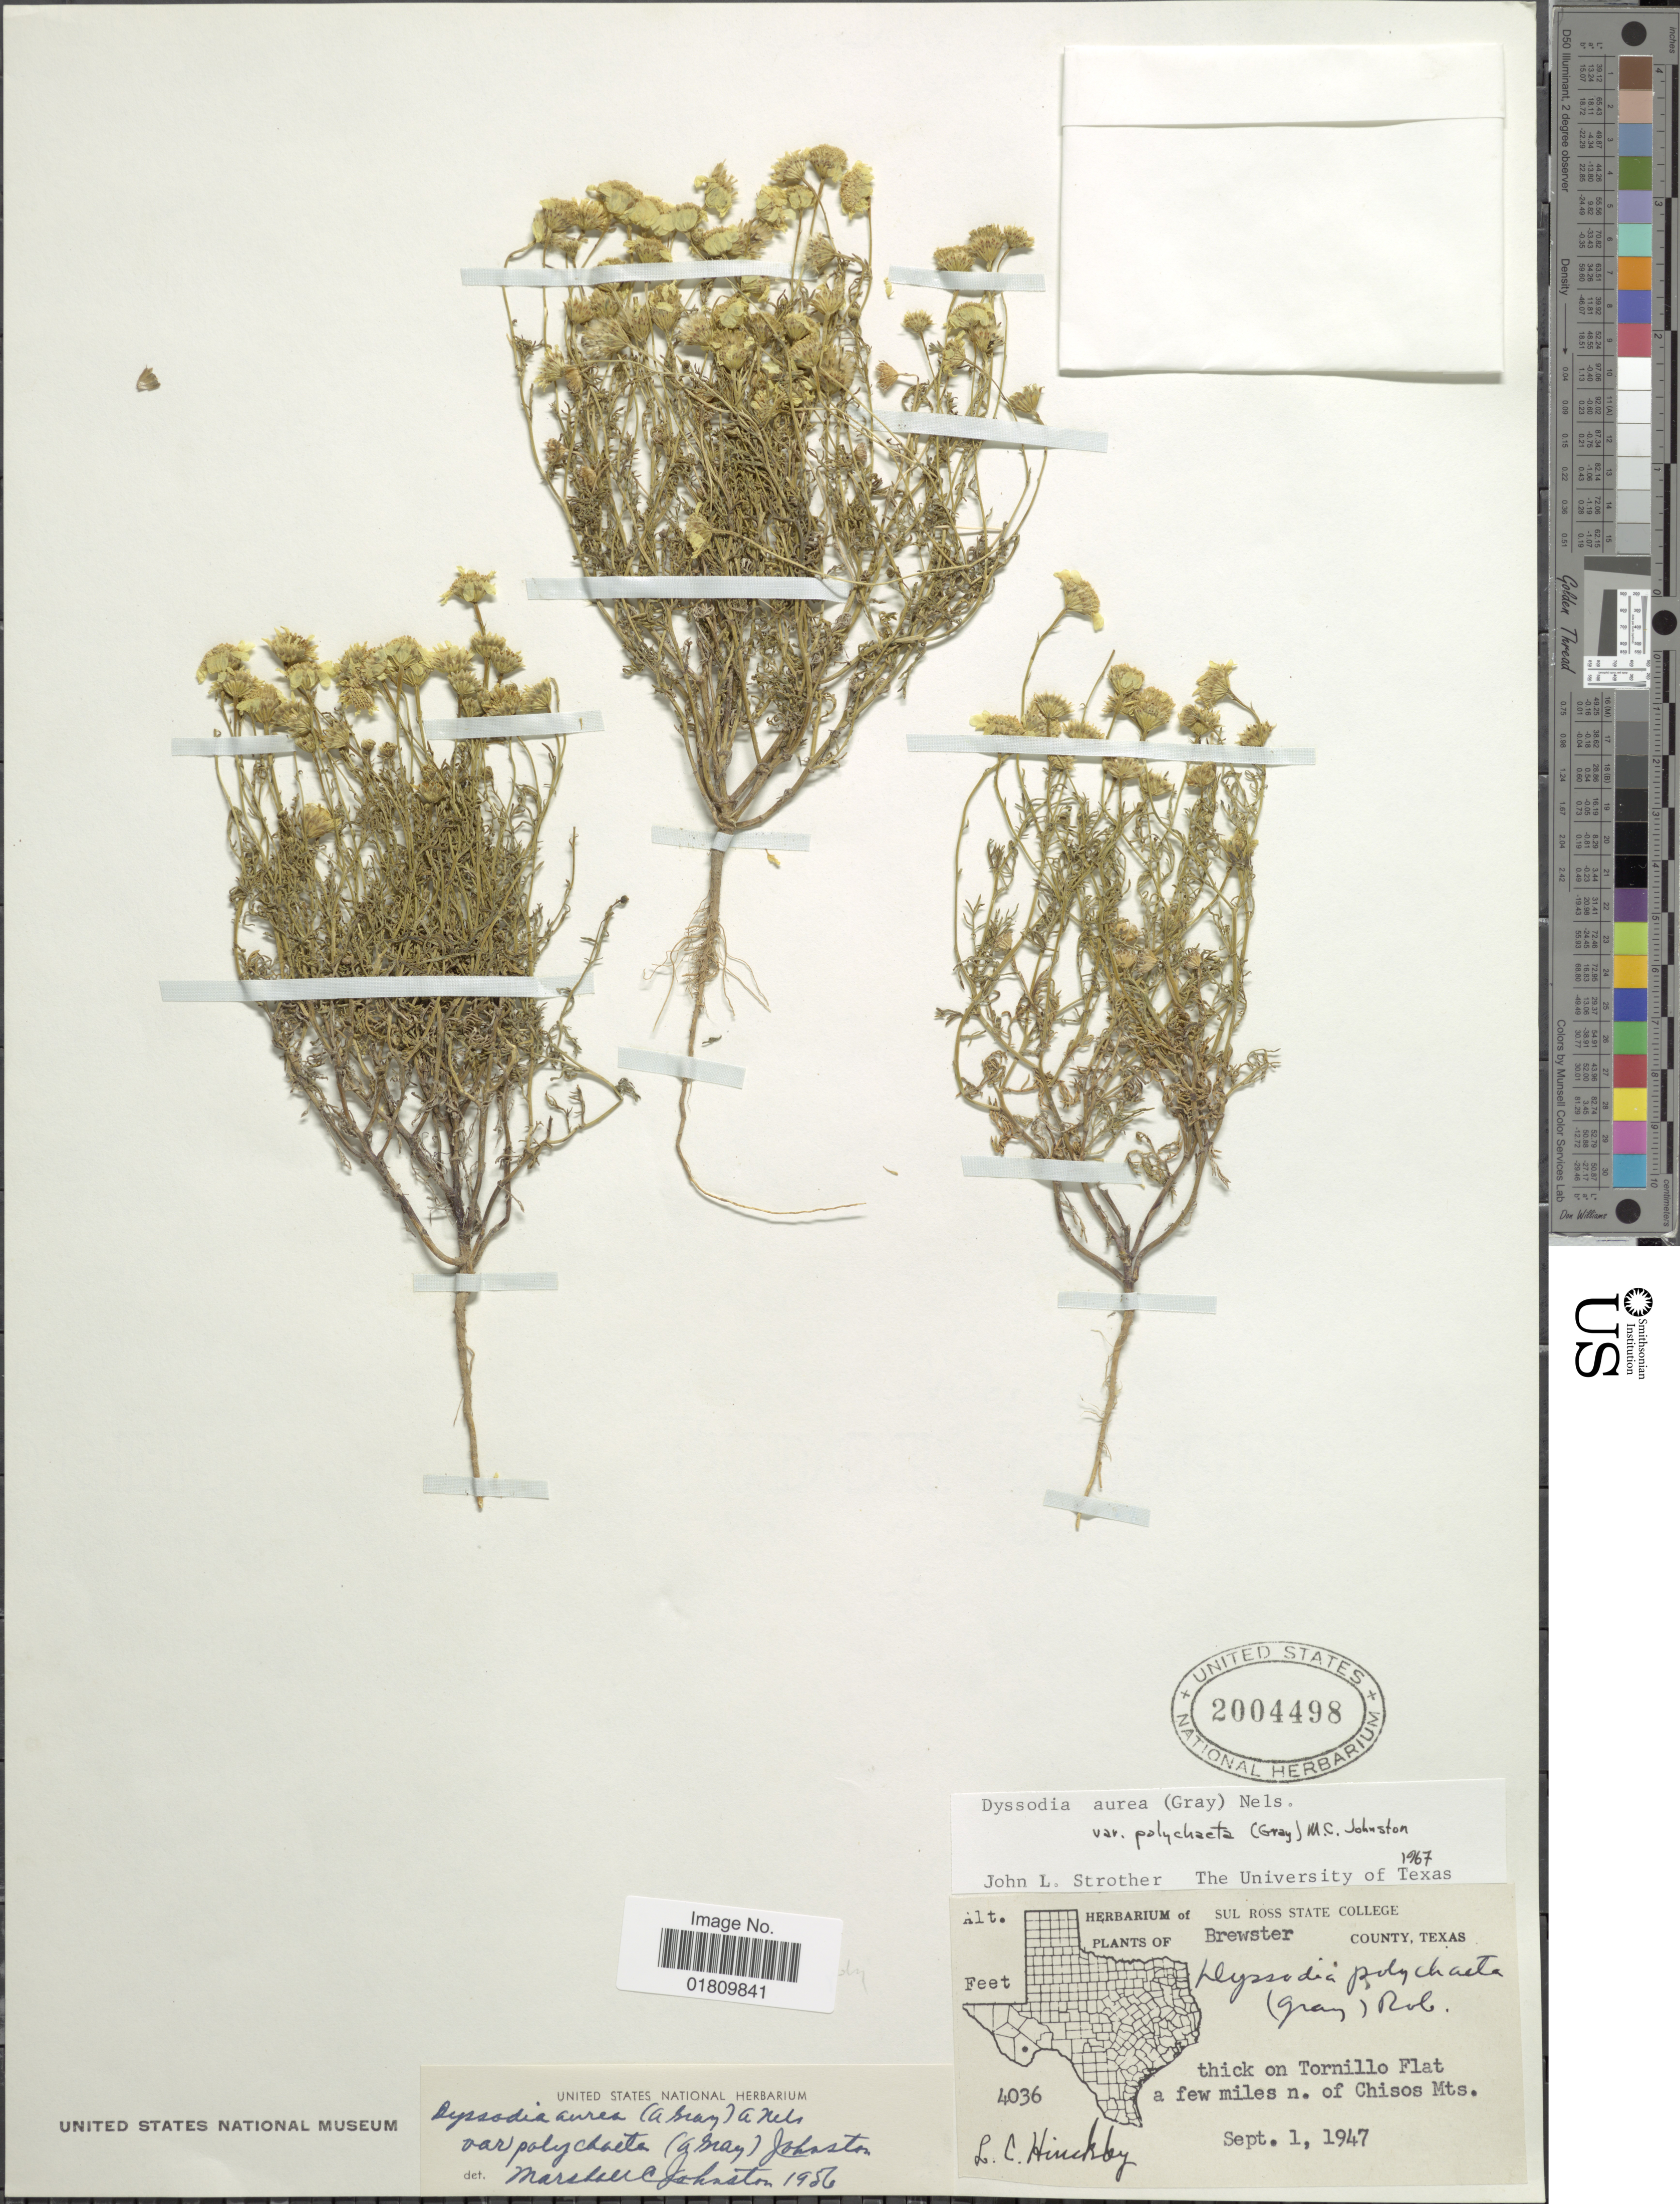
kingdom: Plantae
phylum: Tracheophyta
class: Magnoliopsida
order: Asterales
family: Asteraceae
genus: Thymophylla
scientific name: Thymophylla aurea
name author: (A. Gray) Greene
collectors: L. Hinckley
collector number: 4036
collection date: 1947-09-01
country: United States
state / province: Texas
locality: Brewster County, thick on Tornillo Flat, a few miles n. of Chisos Mts.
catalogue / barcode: US 2004498